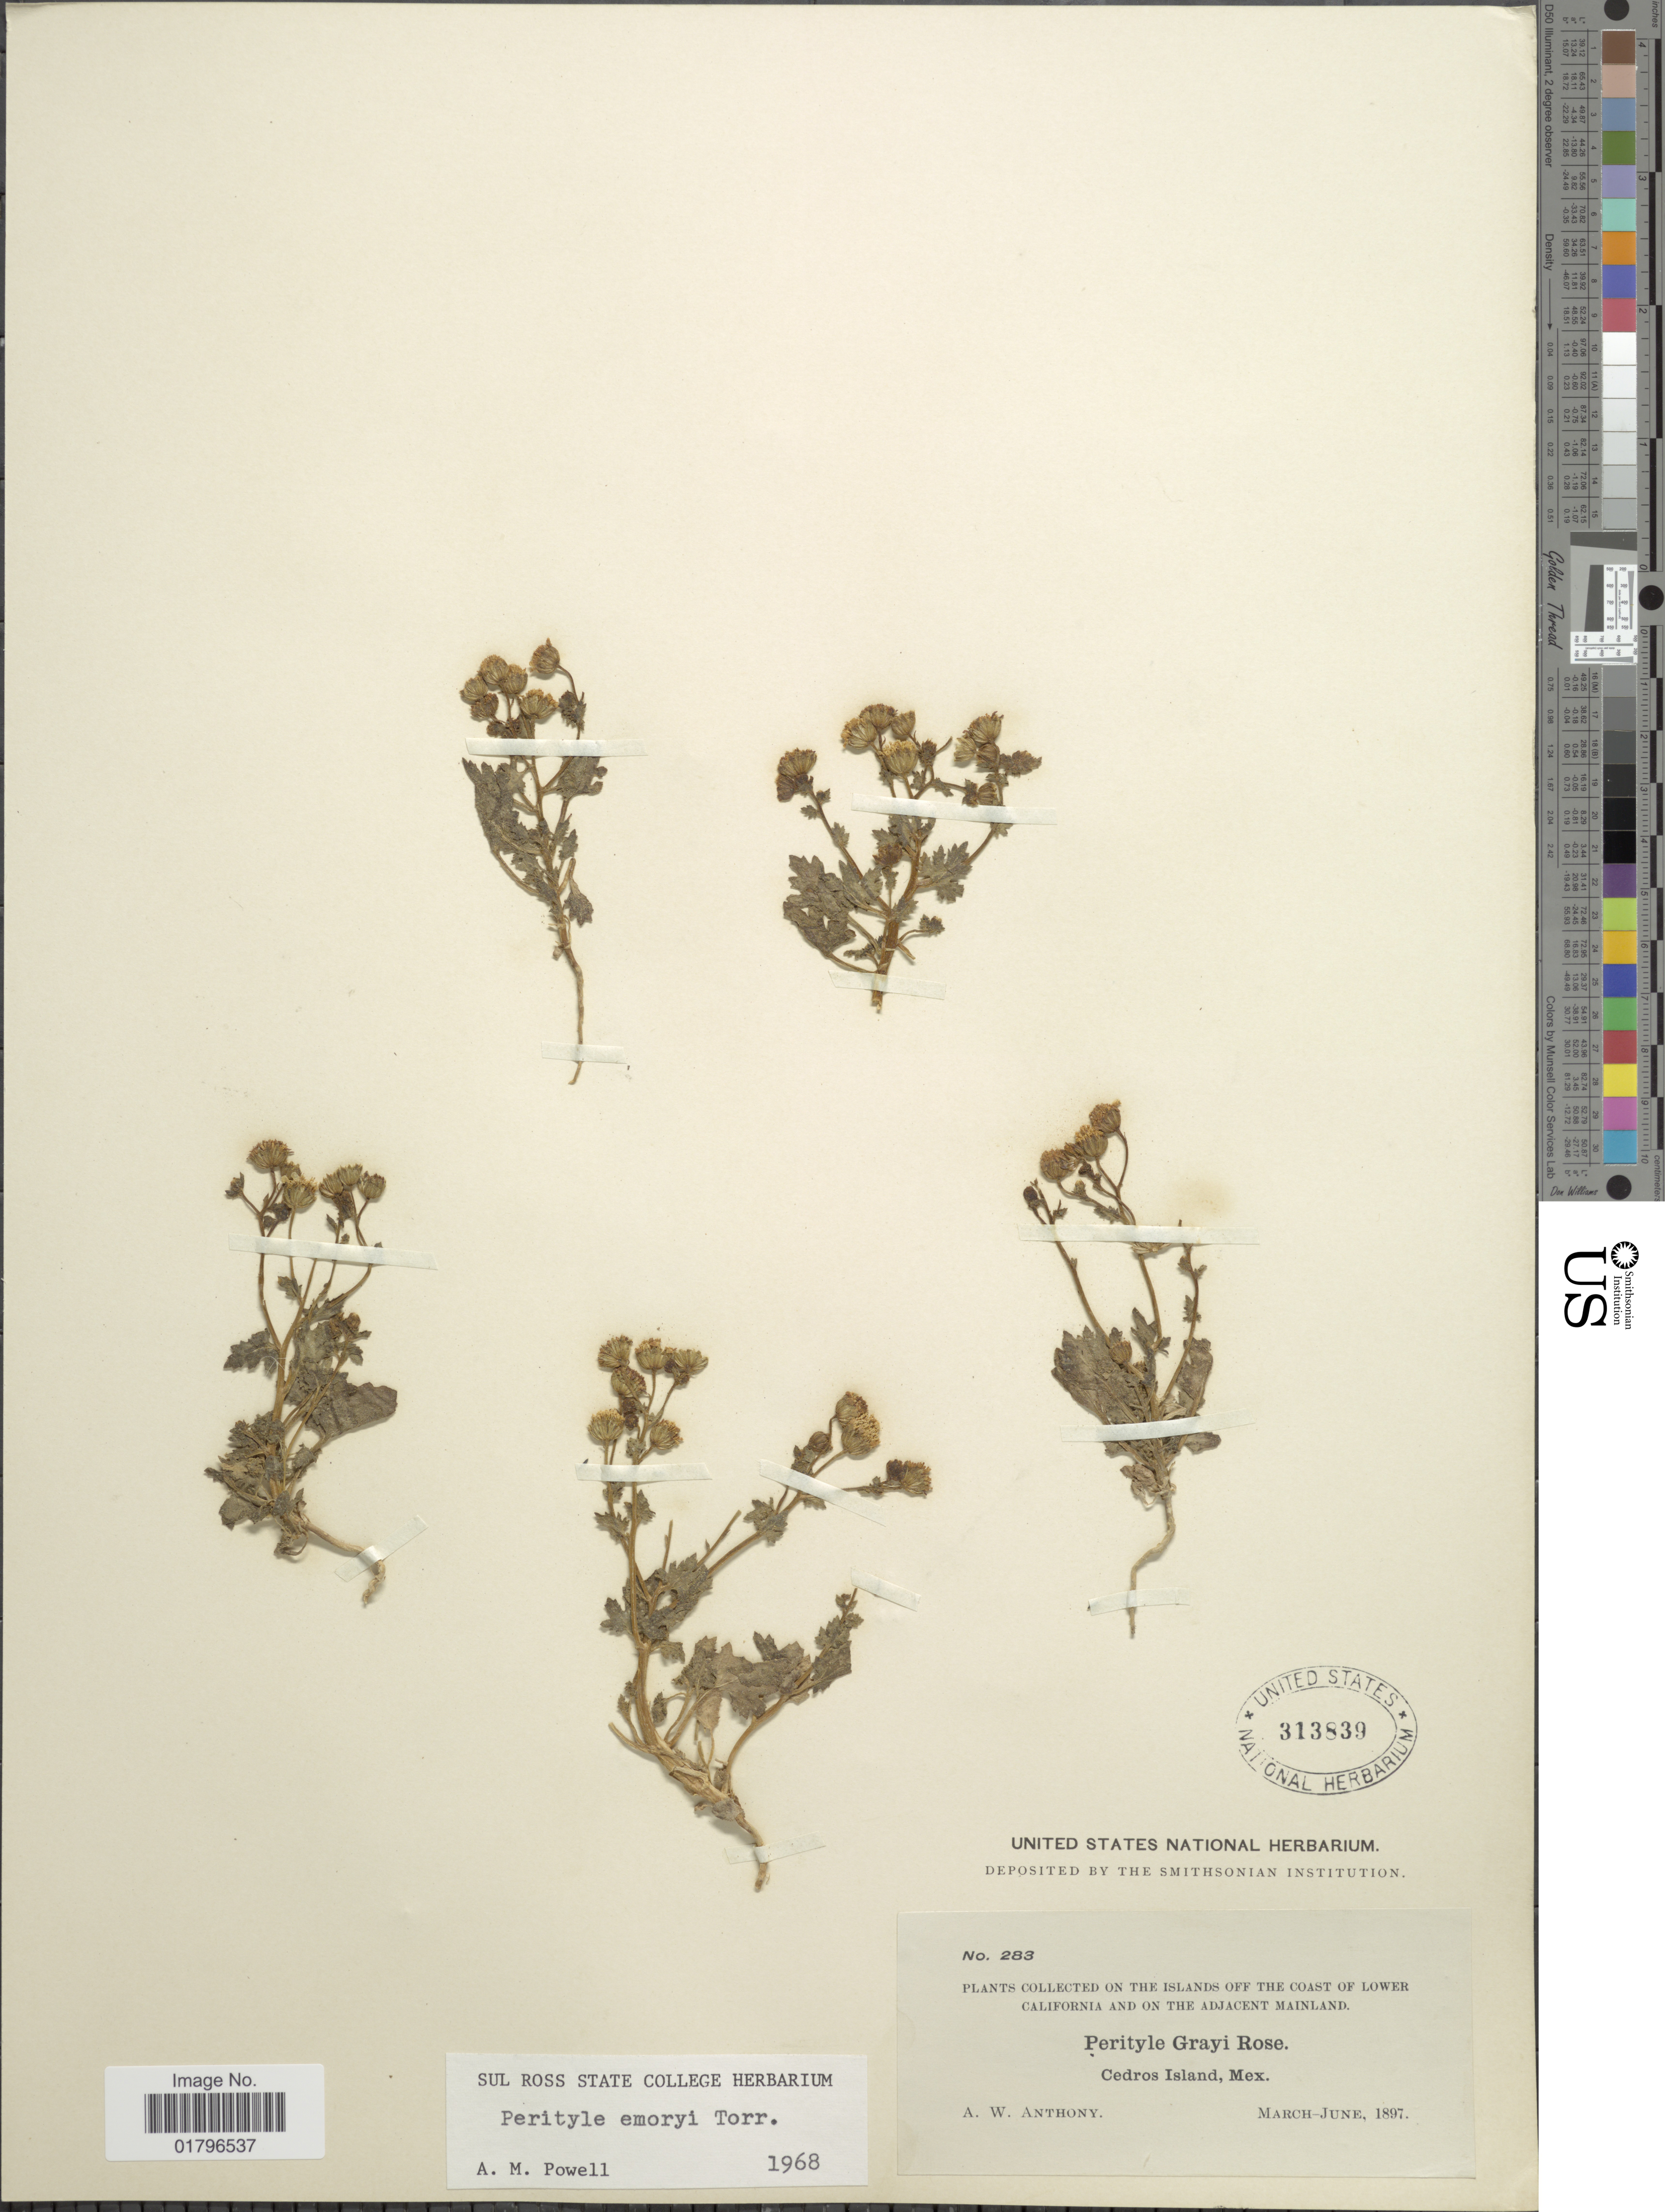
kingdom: Plantae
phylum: Tracheophyta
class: Magnoliopsida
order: Asterales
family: Asteraceae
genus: Perityle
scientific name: Perityle emoryi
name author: Torr.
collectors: A. W. Anthony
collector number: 283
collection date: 1897-03/1897-06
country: Mexico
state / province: Baja California Sur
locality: Off the coast of Lower California and on the adjacent mainland. Cedros Island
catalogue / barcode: US 313839